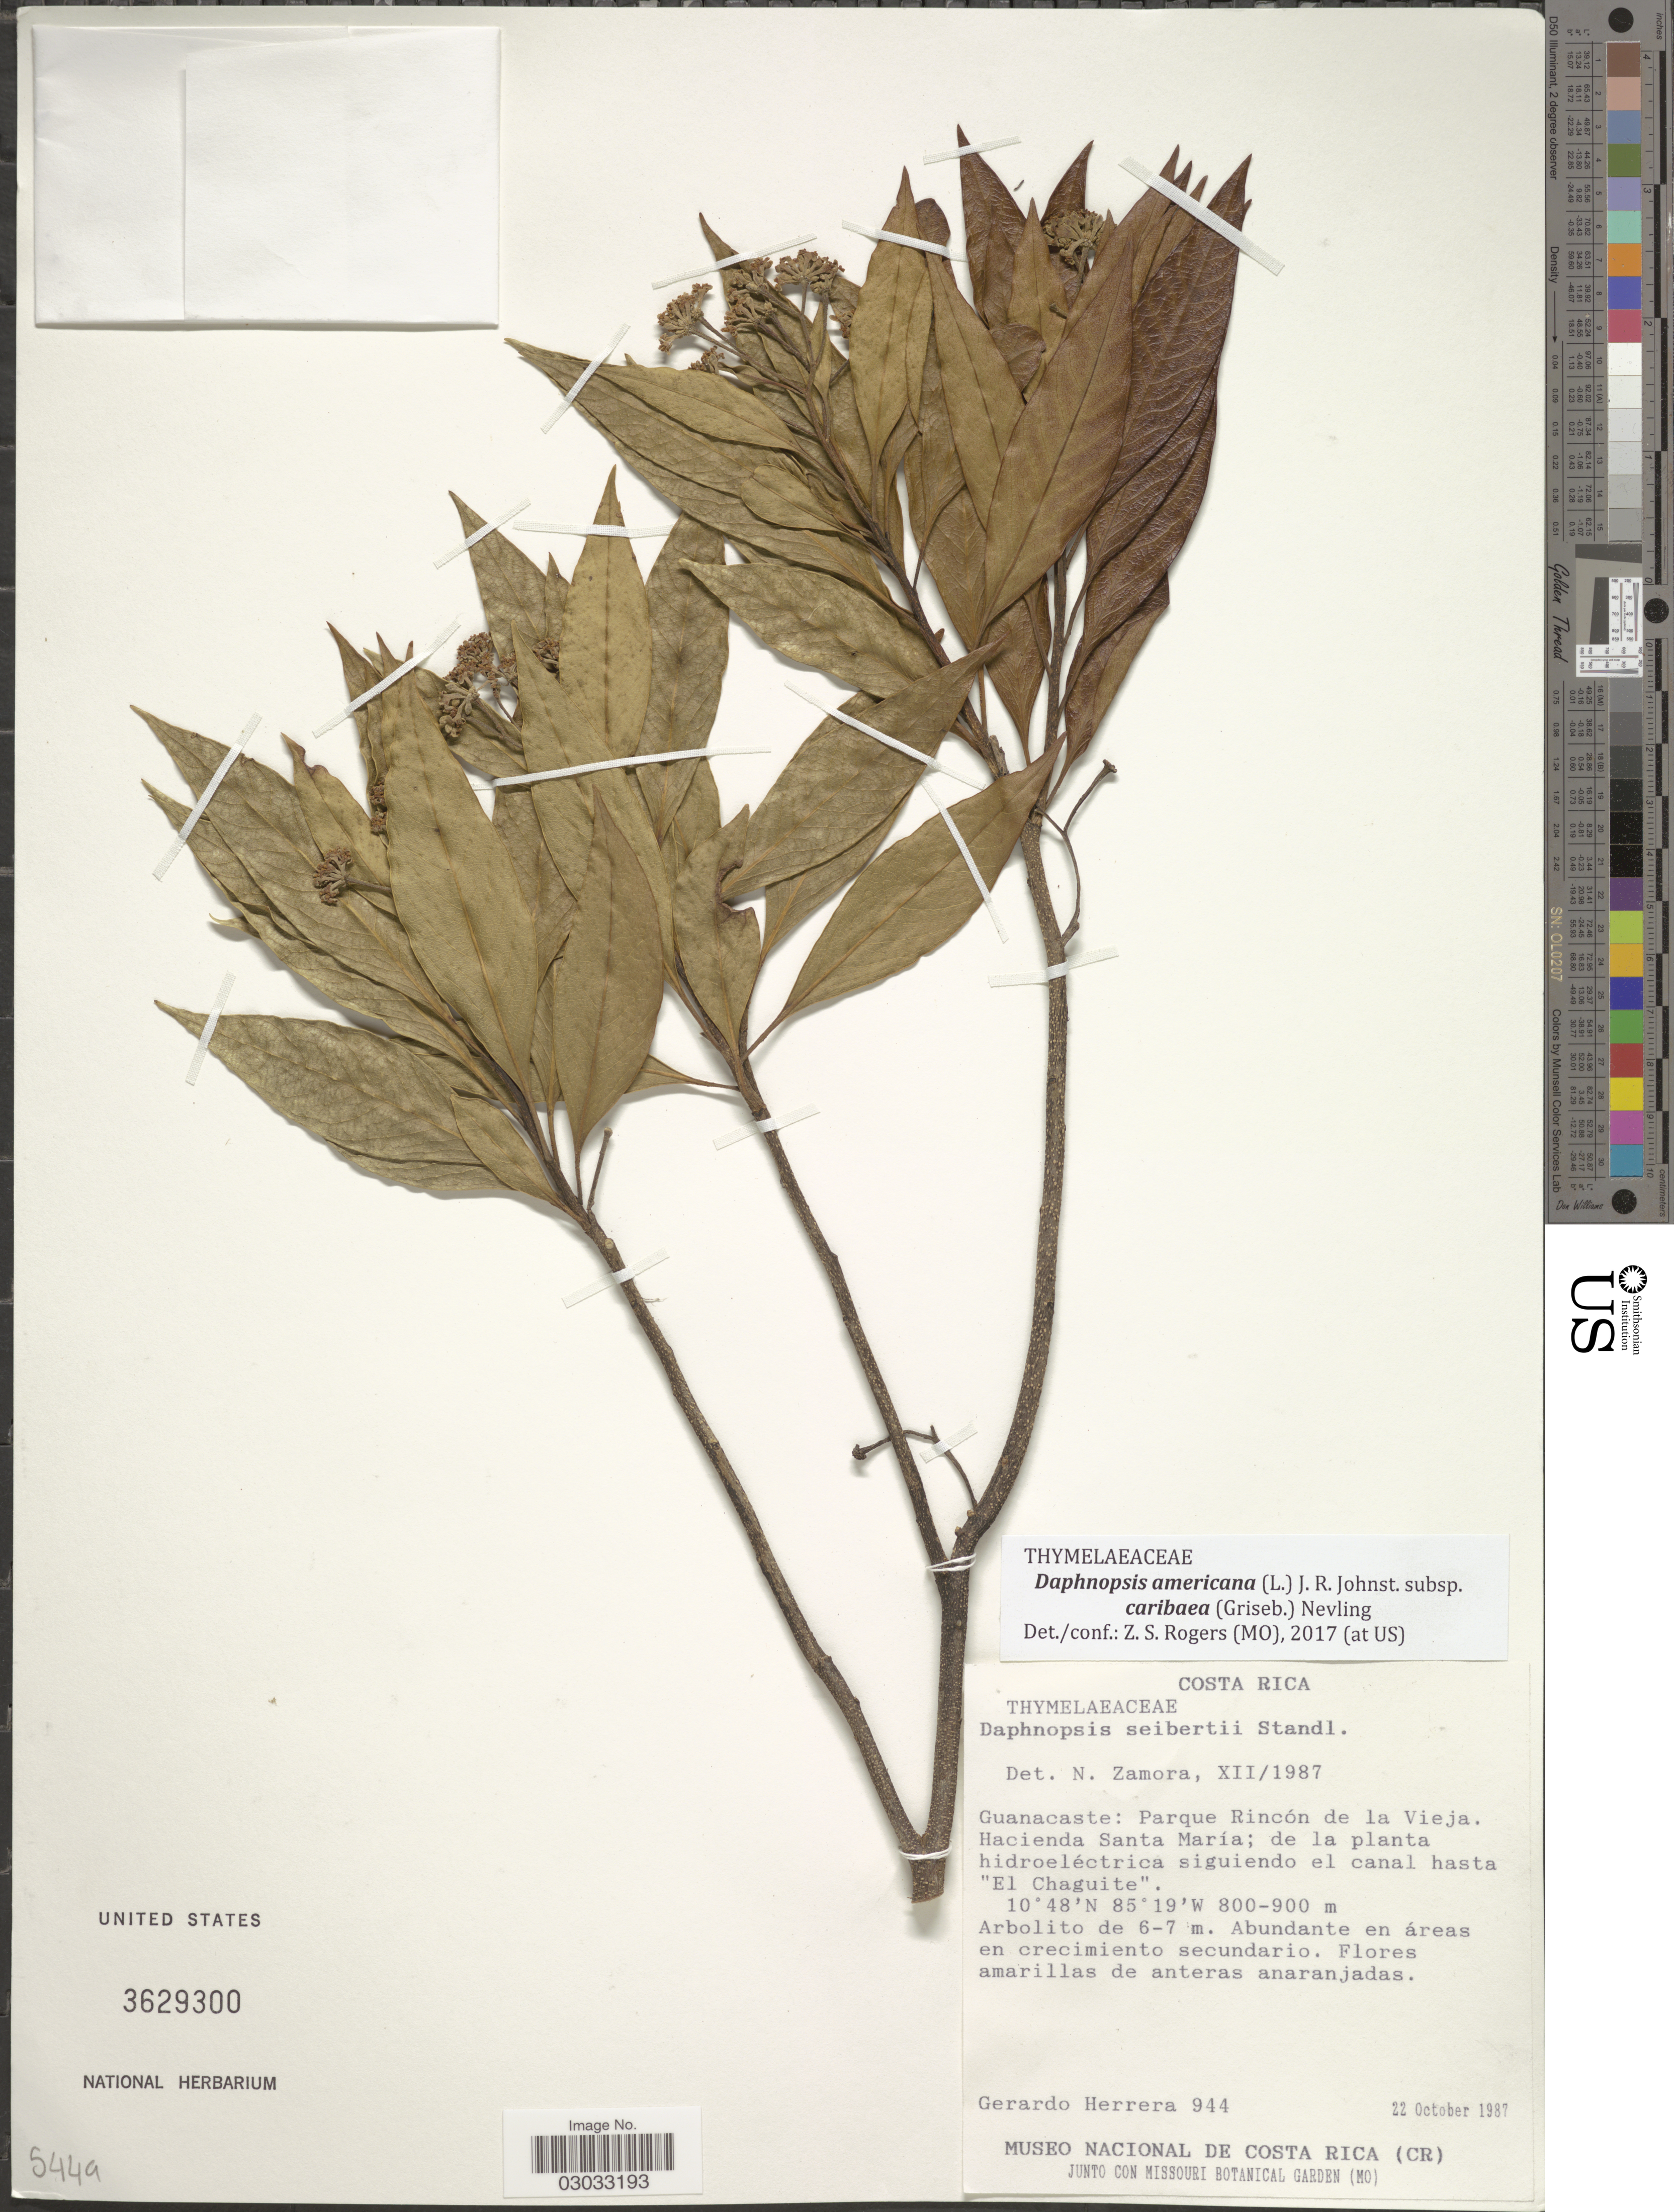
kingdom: Plantae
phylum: Tracheophyta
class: Magnoliopsida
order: Malvales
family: Thymelaeaceae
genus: Daphnopsis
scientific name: Daphnopsis americana subsp. caribaea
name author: (Griseb.) Nevling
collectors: G. Herrera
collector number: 944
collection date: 1987-10-22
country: Costa Rica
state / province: Guanacaste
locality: Parque Rincón de la Vieja. Hacienda Santa María; de planta hidroeléctrica siguiendo el canal hasta "El Chaguite".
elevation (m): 800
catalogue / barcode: US 3629300